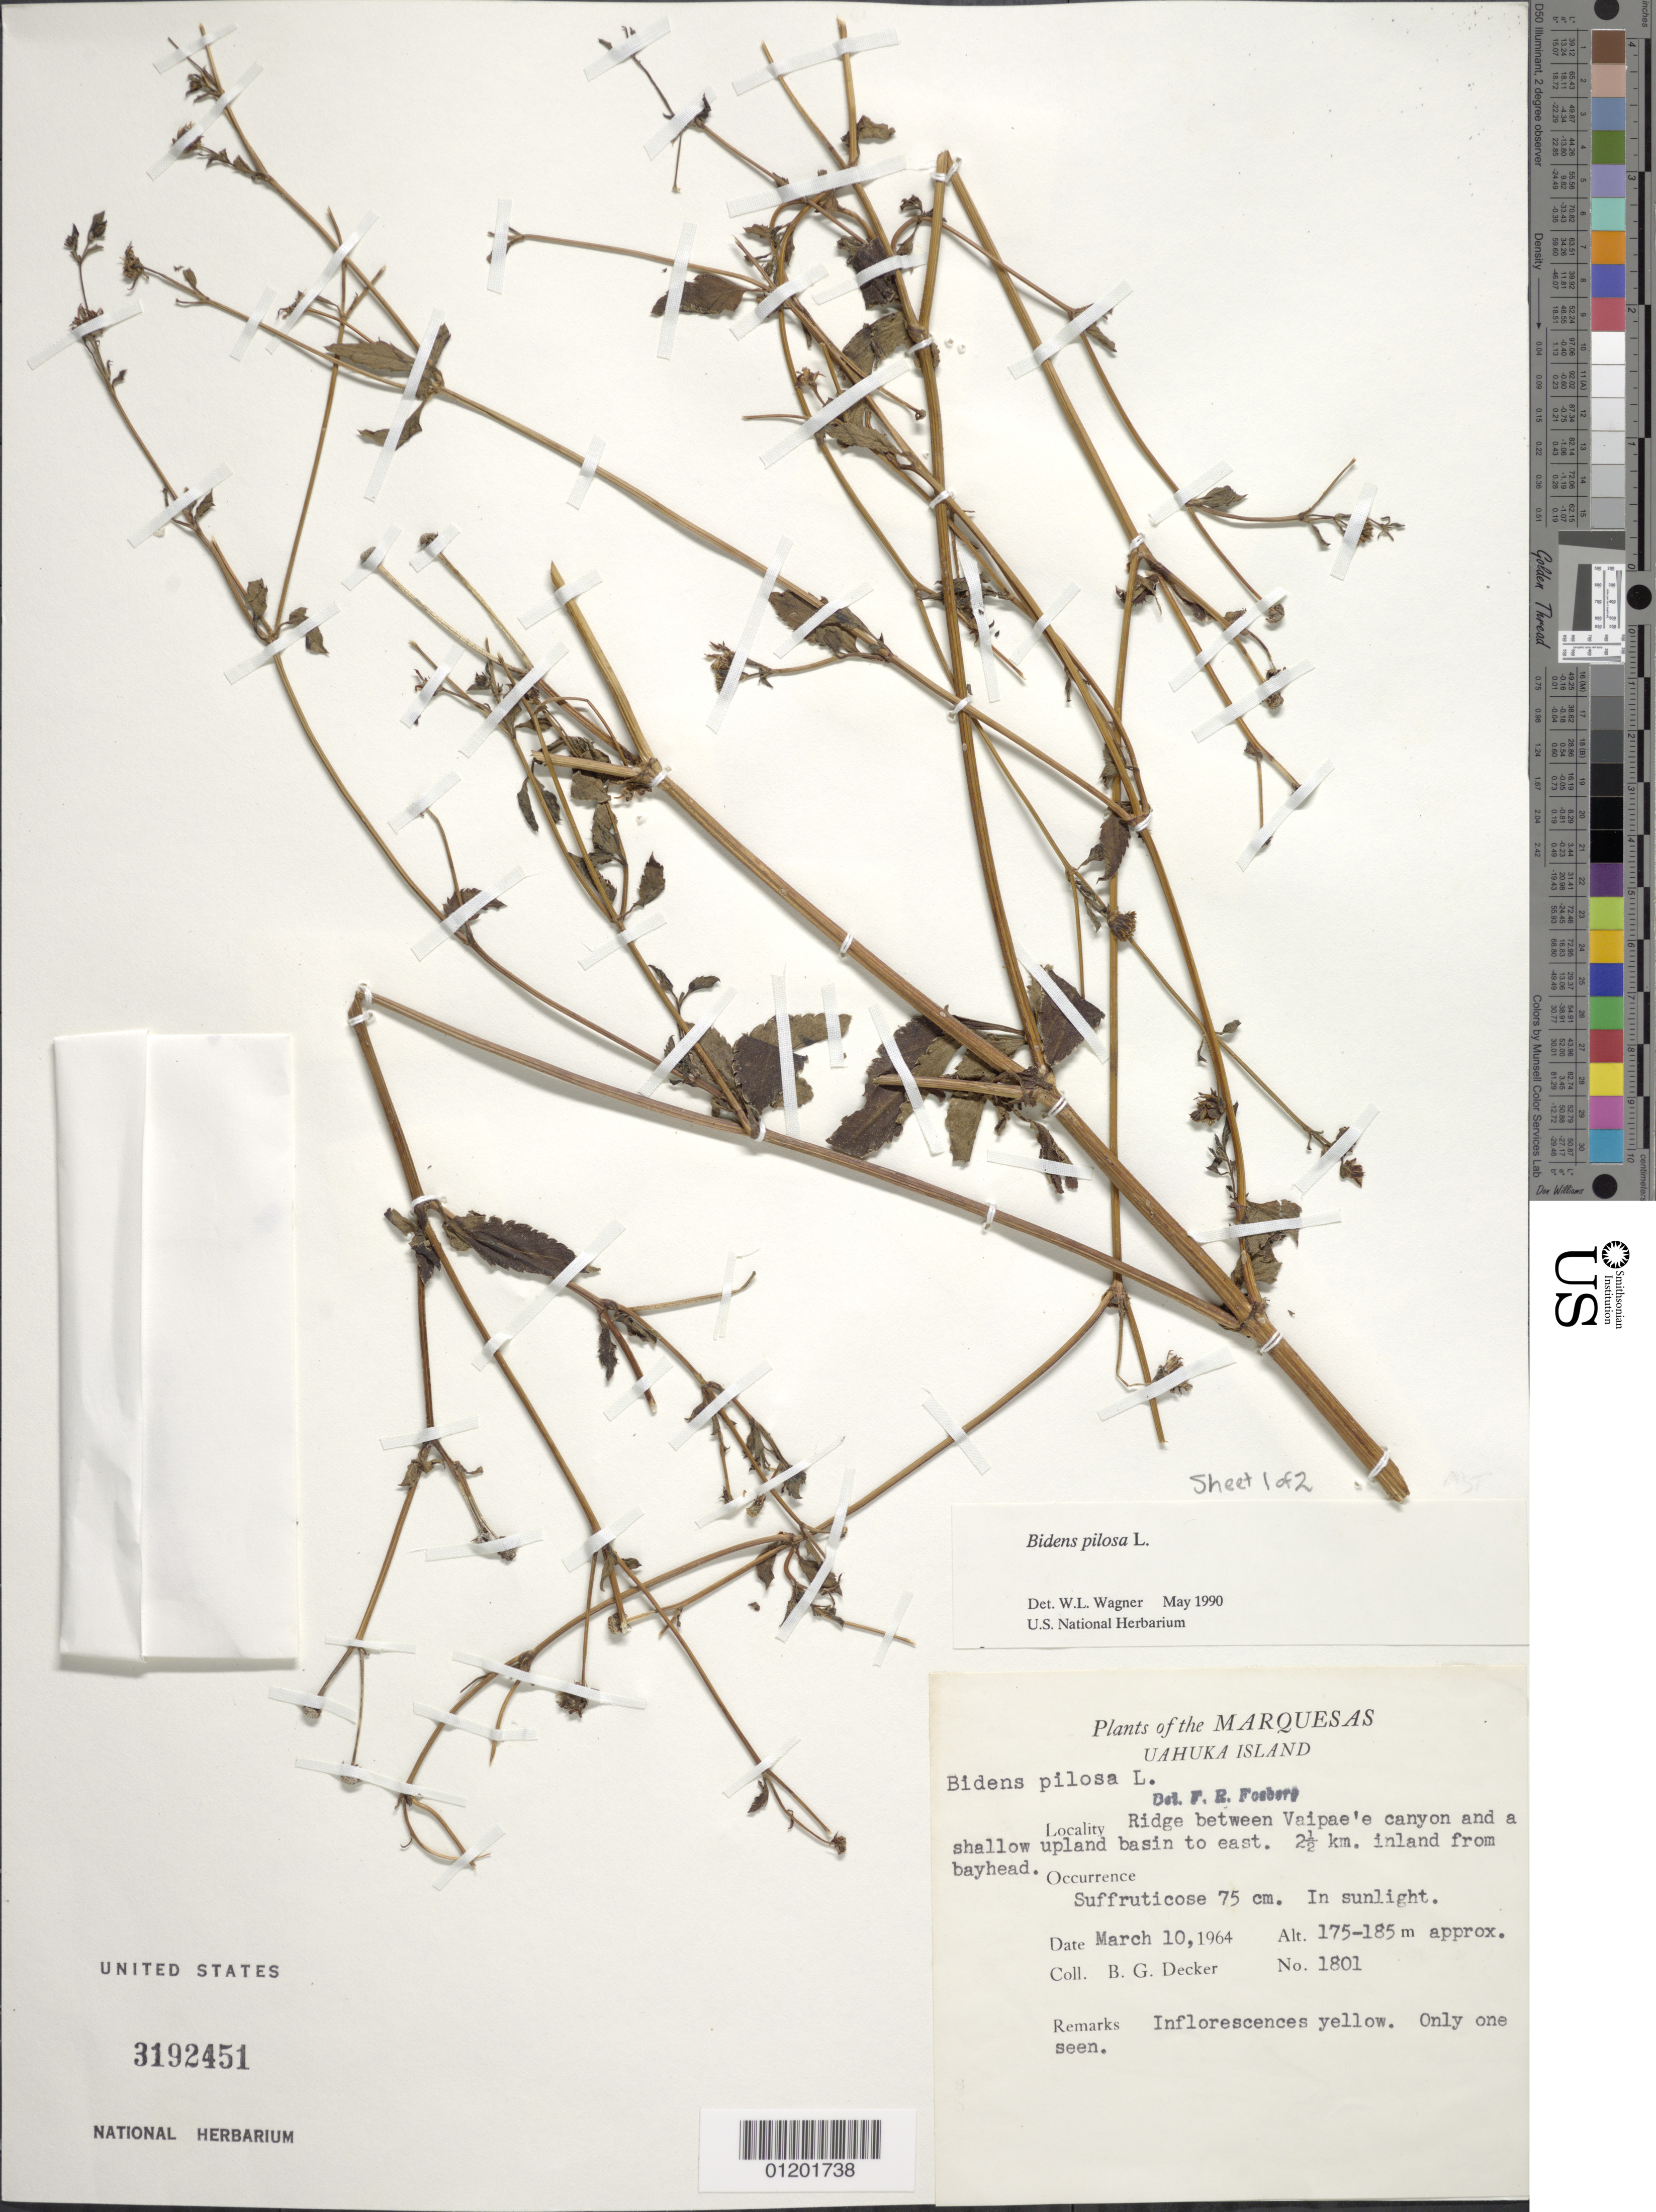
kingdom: Plantae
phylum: Tracheophyta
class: Magnoliopsida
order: Asterales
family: Asteraceae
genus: Bidens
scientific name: Bidens pilosa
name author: L.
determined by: Wagner, W. L., (BOT), Smithsonian Institution - National Museum of Natural History (UNITED STATES)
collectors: B. G. Decker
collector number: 1801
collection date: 1964-03-10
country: French Polynesia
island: Ua Huka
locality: ridge between Vaipae'e canyon and shallow upland basin to E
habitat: Only one seen.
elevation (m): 175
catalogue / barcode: US 3192451